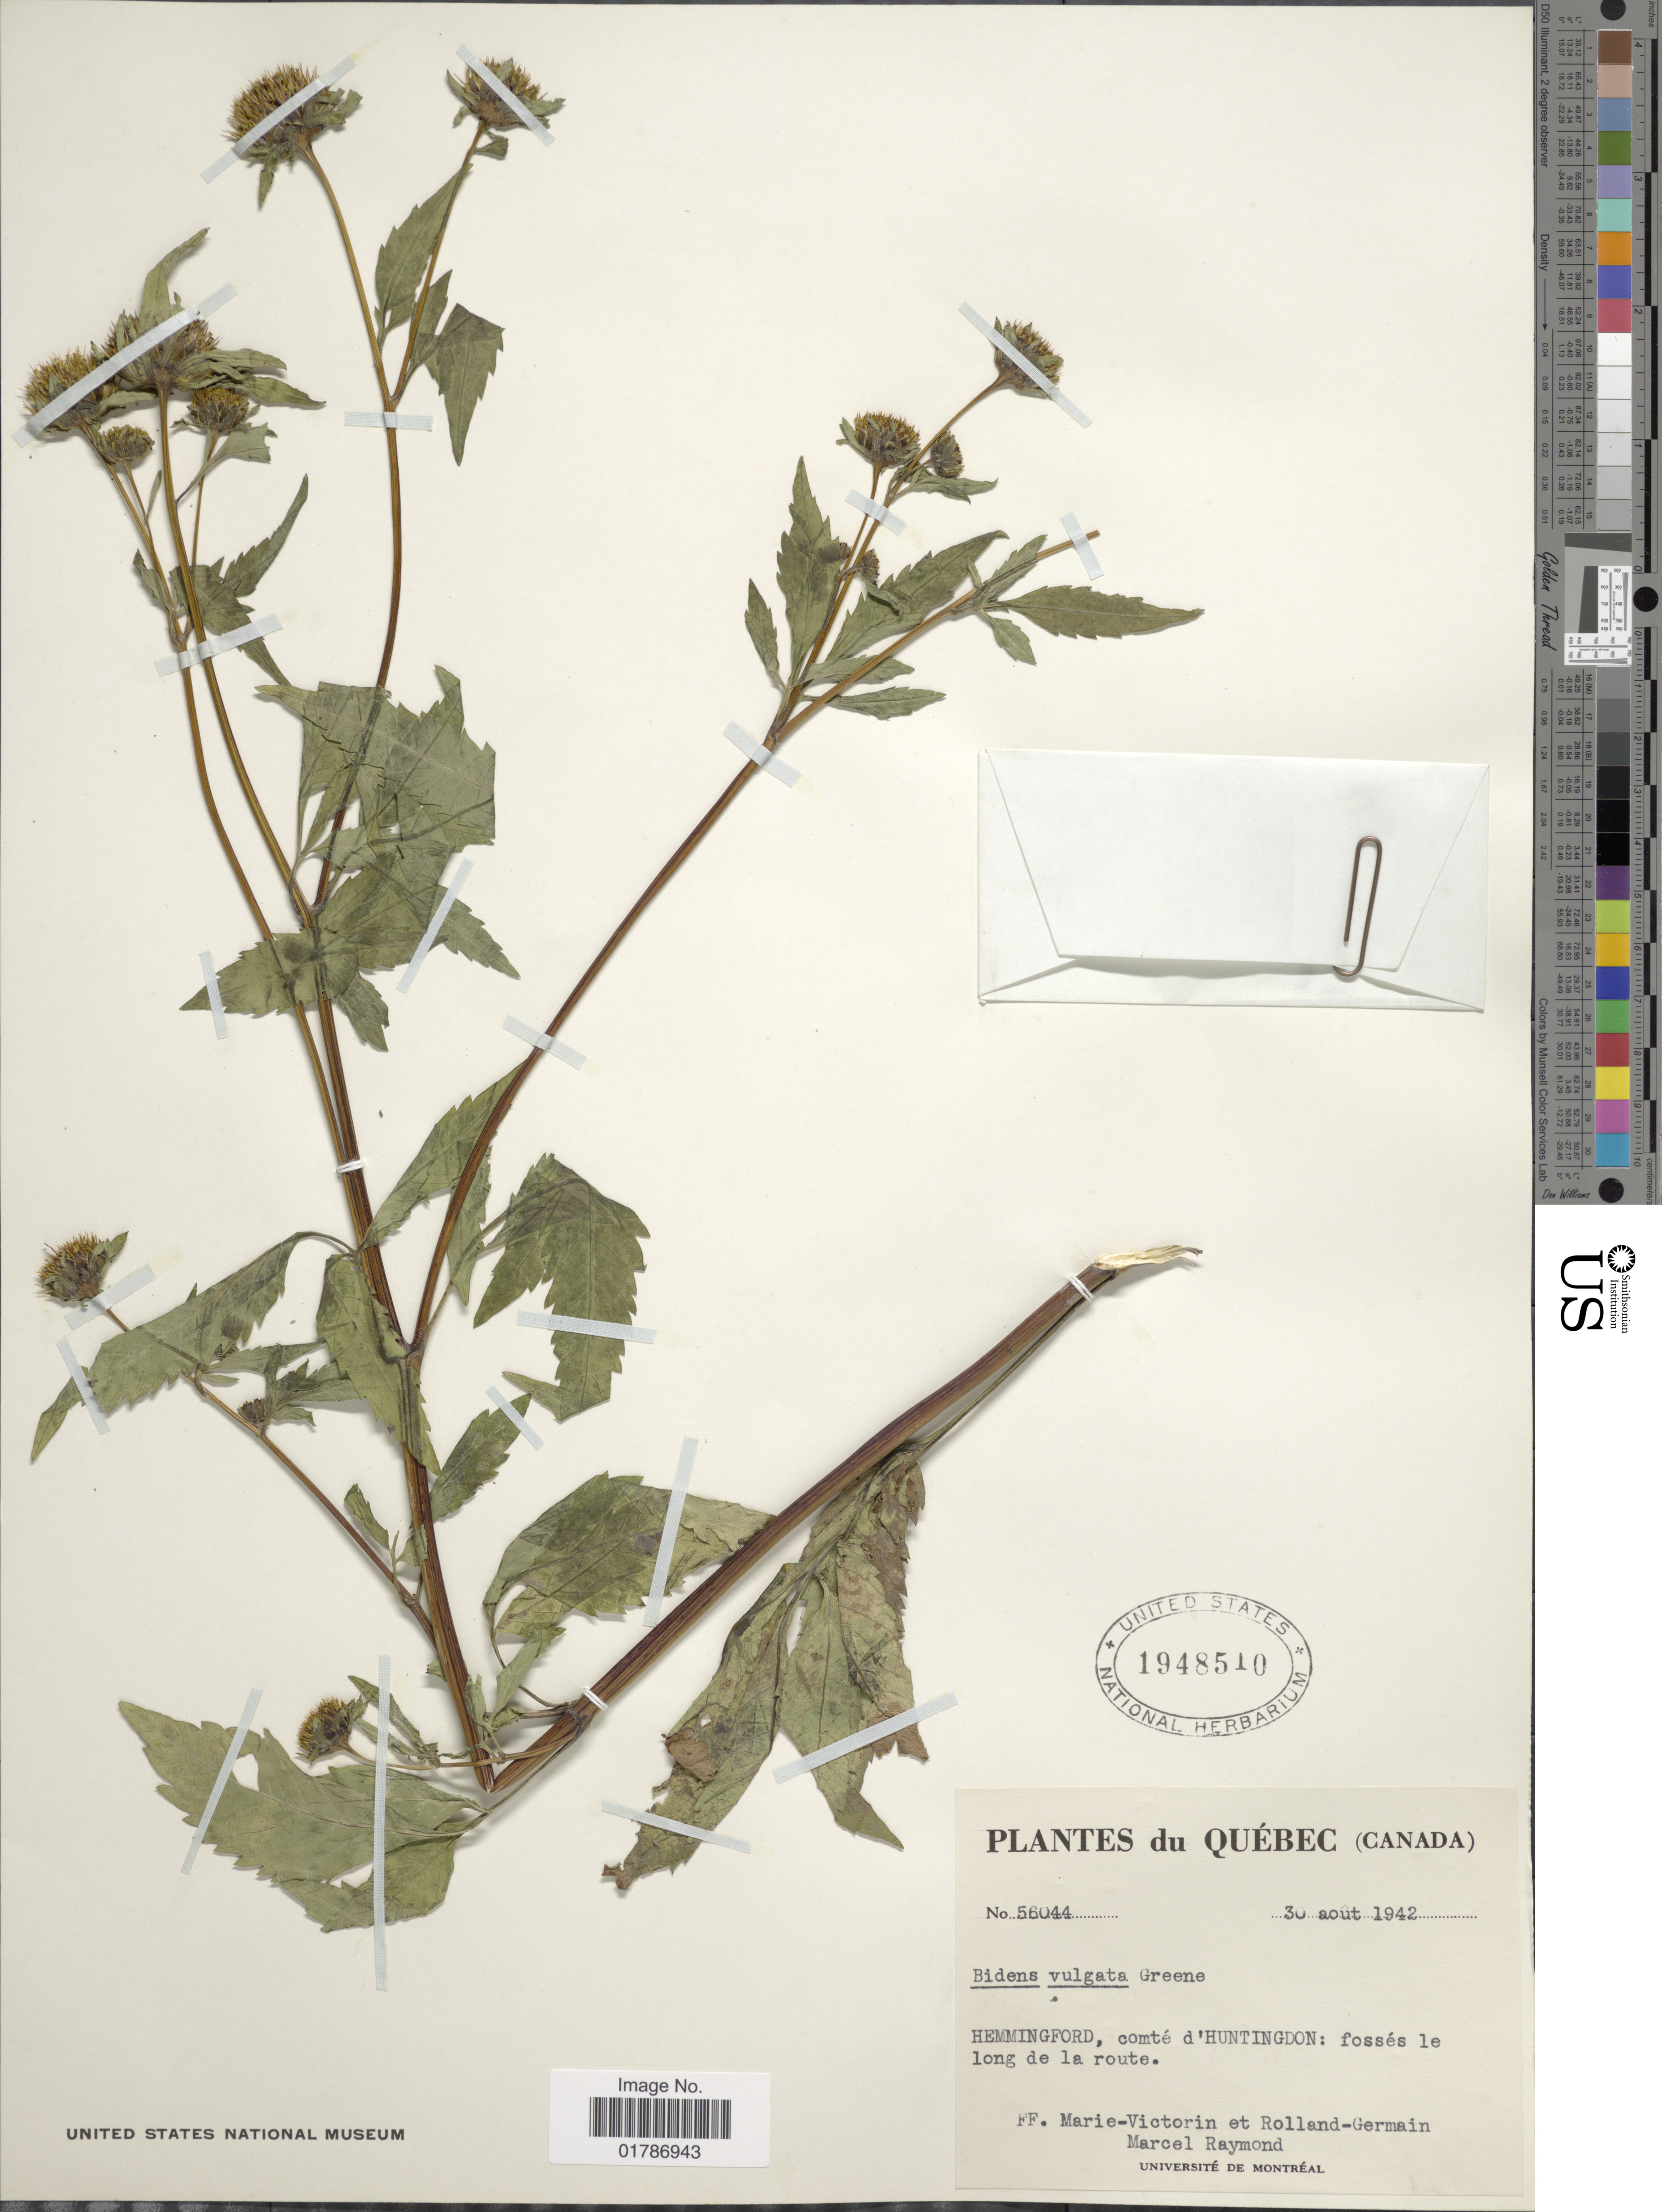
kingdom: Plantae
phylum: Tracheophyta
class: Magnoliopsida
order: Asterales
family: Asteraceae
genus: Bidens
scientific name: Bidens vulgata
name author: Greene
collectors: Fr. Marie-Victorin, Rolland-Germain & M. Raymond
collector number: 56044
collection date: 1942-08-03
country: Canada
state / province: Quebec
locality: Hemmingford, comte d' Huntingdon: fosses le long de la route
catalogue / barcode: US 1948510